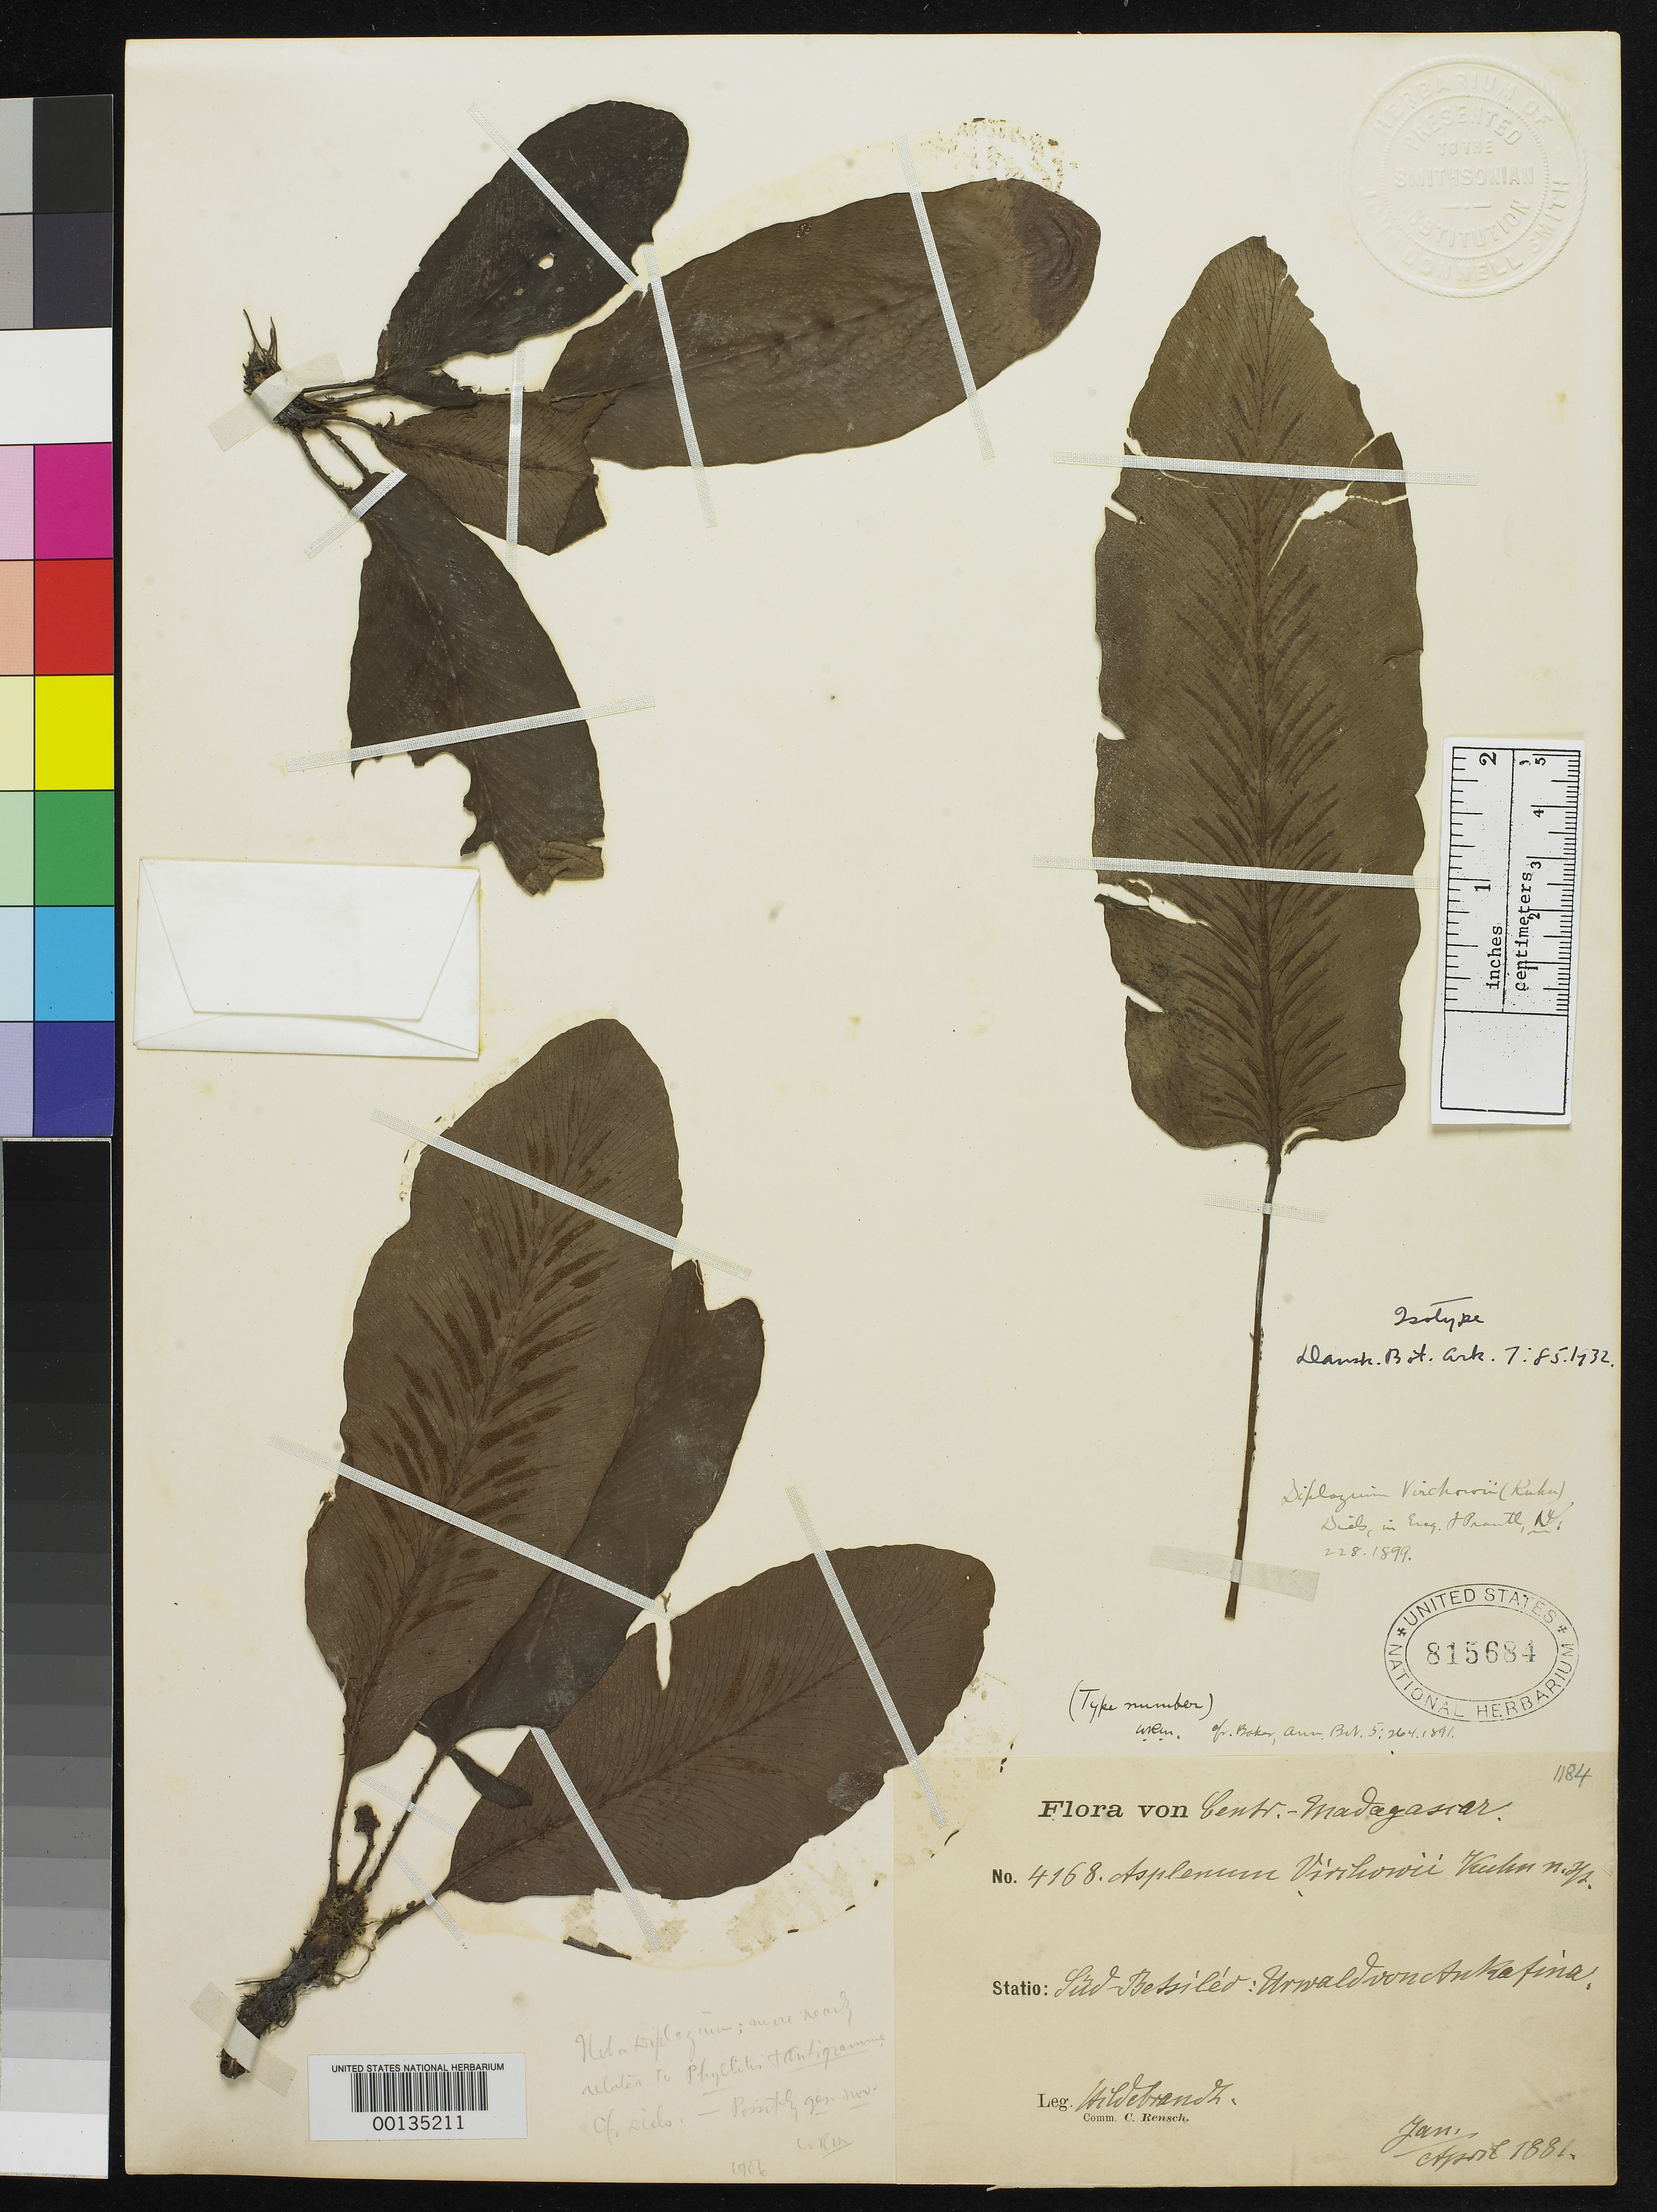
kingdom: Plantae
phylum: Tracheophyta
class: Polypodiopsida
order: Polypodiales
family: Aspleniaceae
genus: Asplenium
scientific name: Asplenium virchowii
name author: Kuhn ex C. Chr.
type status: Type Collection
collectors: J. Hildebrandt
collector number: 4168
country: Madagascar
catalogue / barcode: US 815684